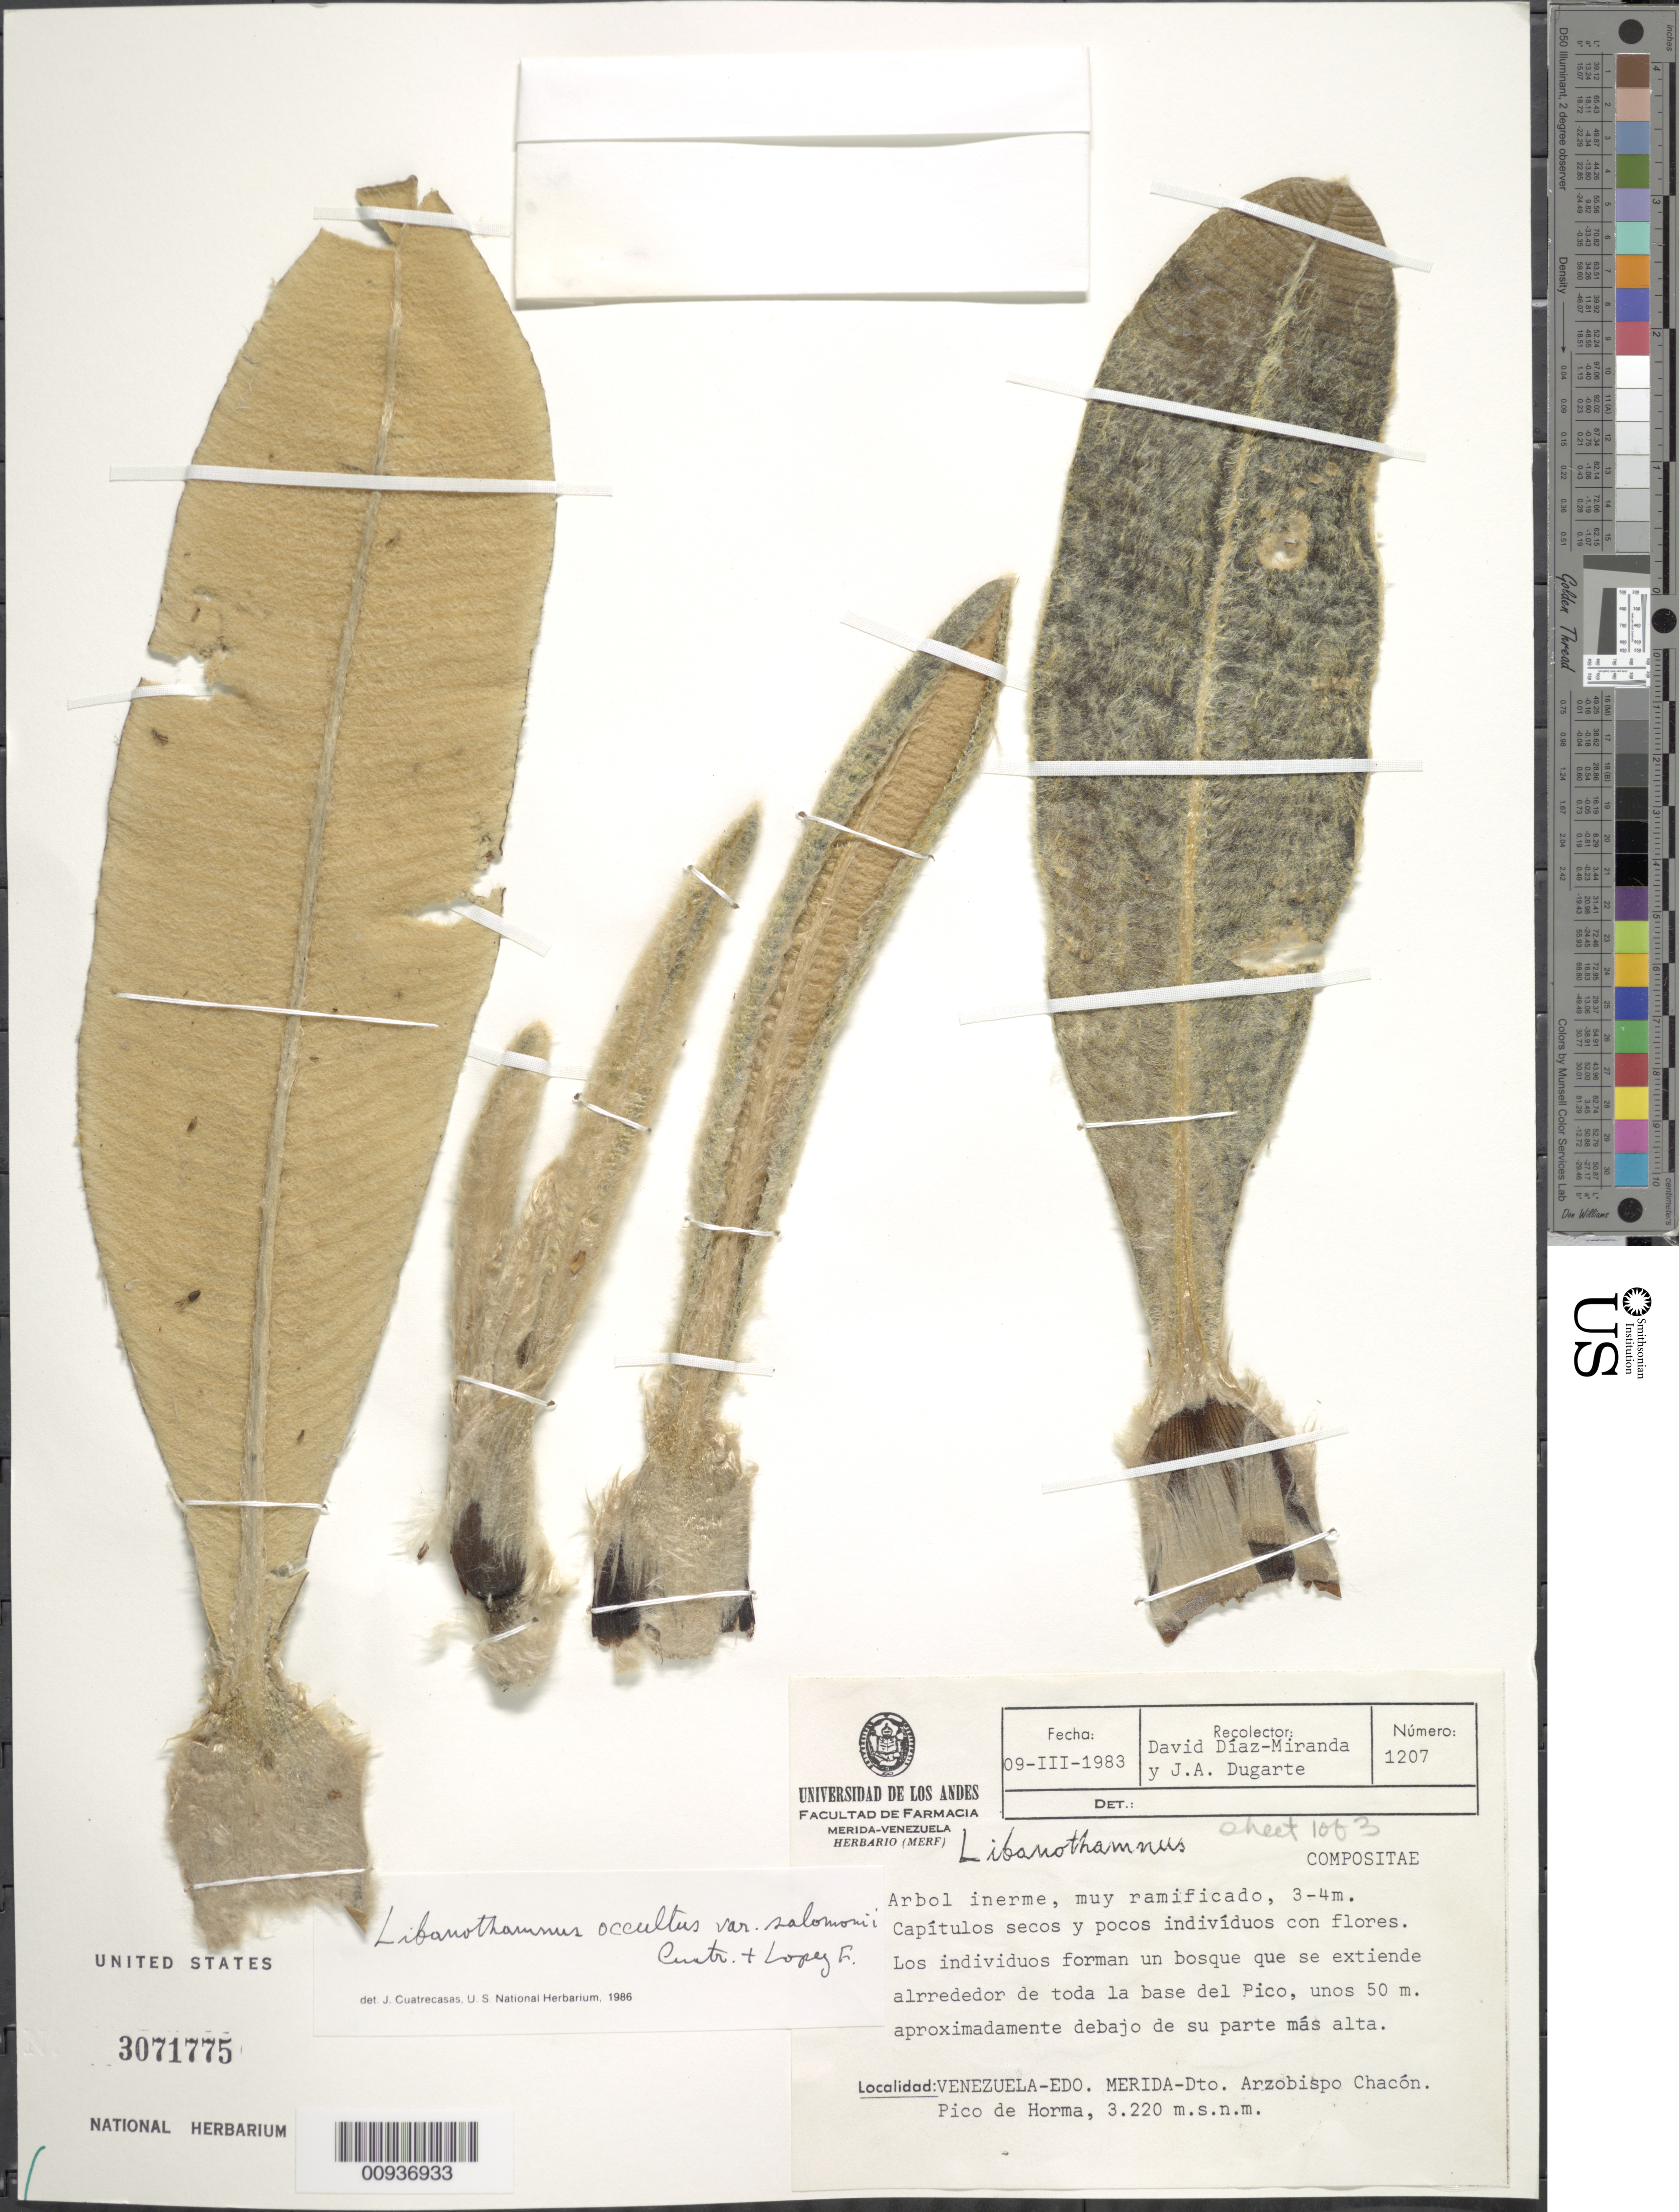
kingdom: Plantae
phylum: Tracheophyta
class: Magnoliopsida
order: Asterales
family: Asteraceae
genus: Libanothamnus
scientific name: Libanothamnus occultus subsp. occultus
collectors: D. Diaz-Miranda & J. Dugarte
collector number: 1207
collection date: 1983-03-09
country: Venezuela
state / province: Mérida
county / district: Arzobispo Chacón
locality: Pico de Horma.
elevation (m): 3220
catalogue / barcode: US 3071775